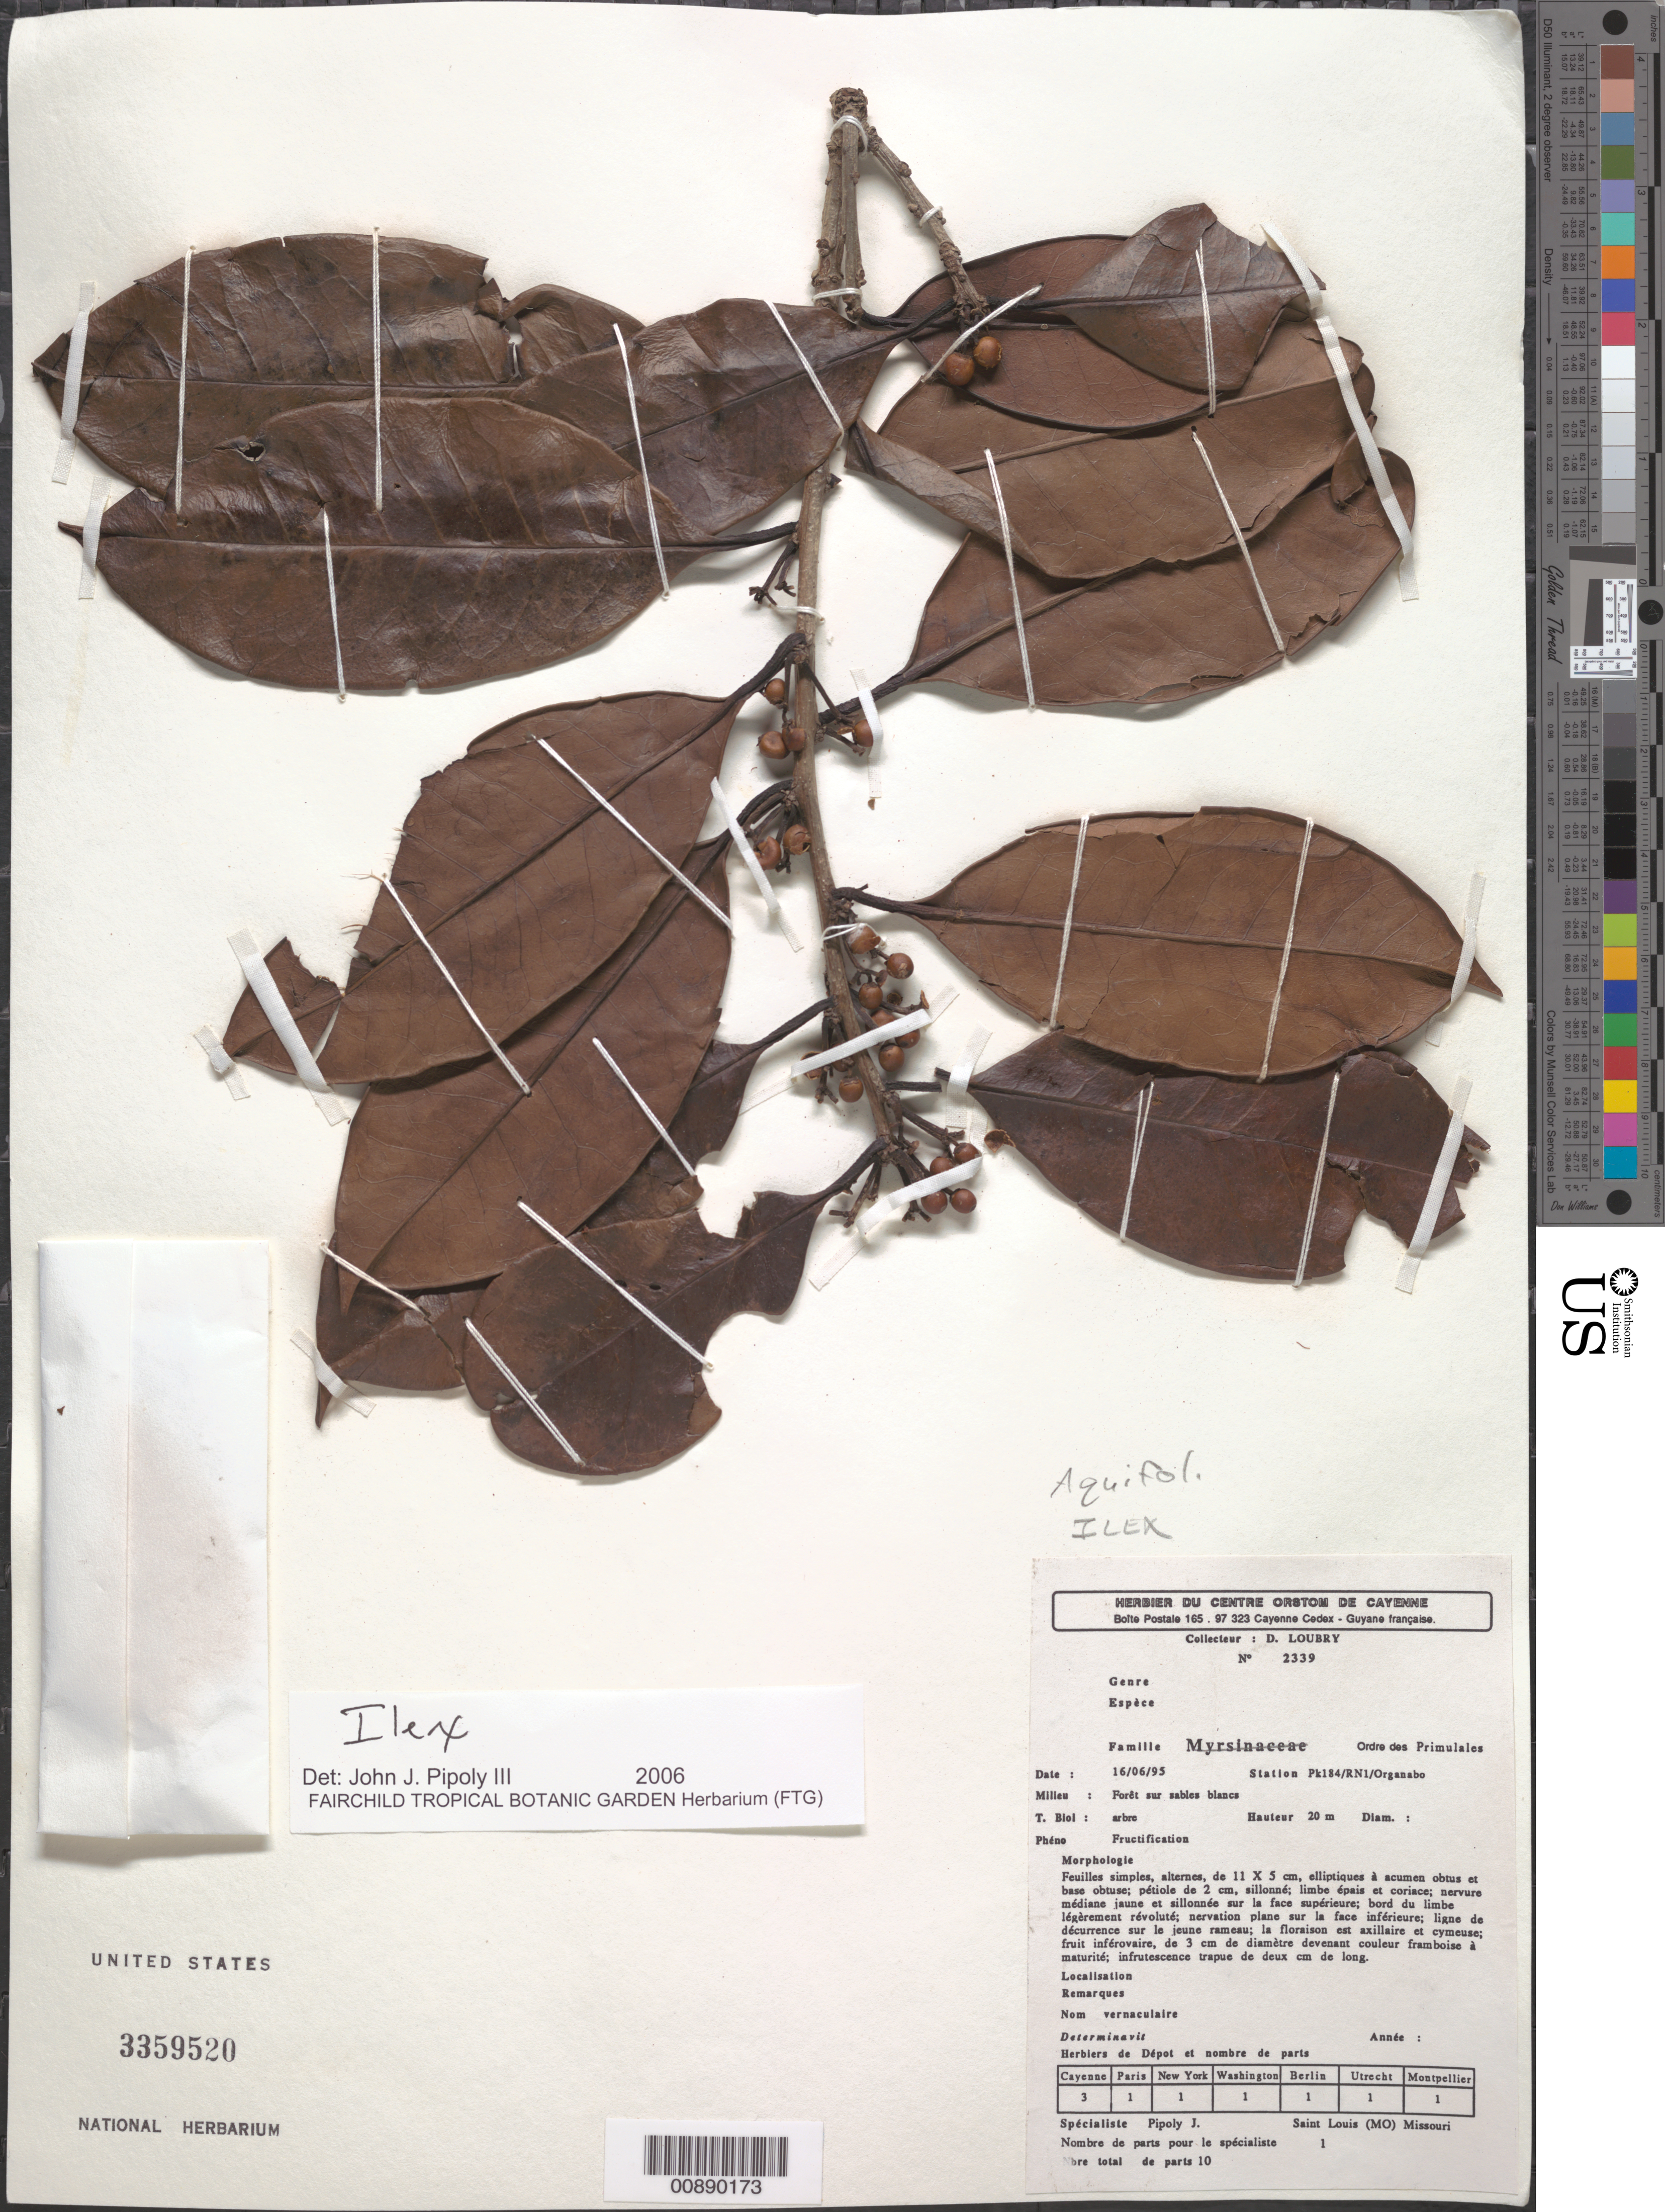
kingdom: Plantae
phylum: Tracheophyta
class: Magnoliopsida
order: Aquifoliales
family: Aquifoliaceae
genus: Ilex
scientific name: Ilex sp.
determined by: Pipoly, J. J., III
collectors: D. Loubry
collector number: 2339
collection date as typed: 16-Jun-95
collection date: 1995-06-16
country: French Guiana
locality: Station Pk184/RN1/Organabo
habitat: Forêt sur sables blancs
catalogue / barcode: US 3359520